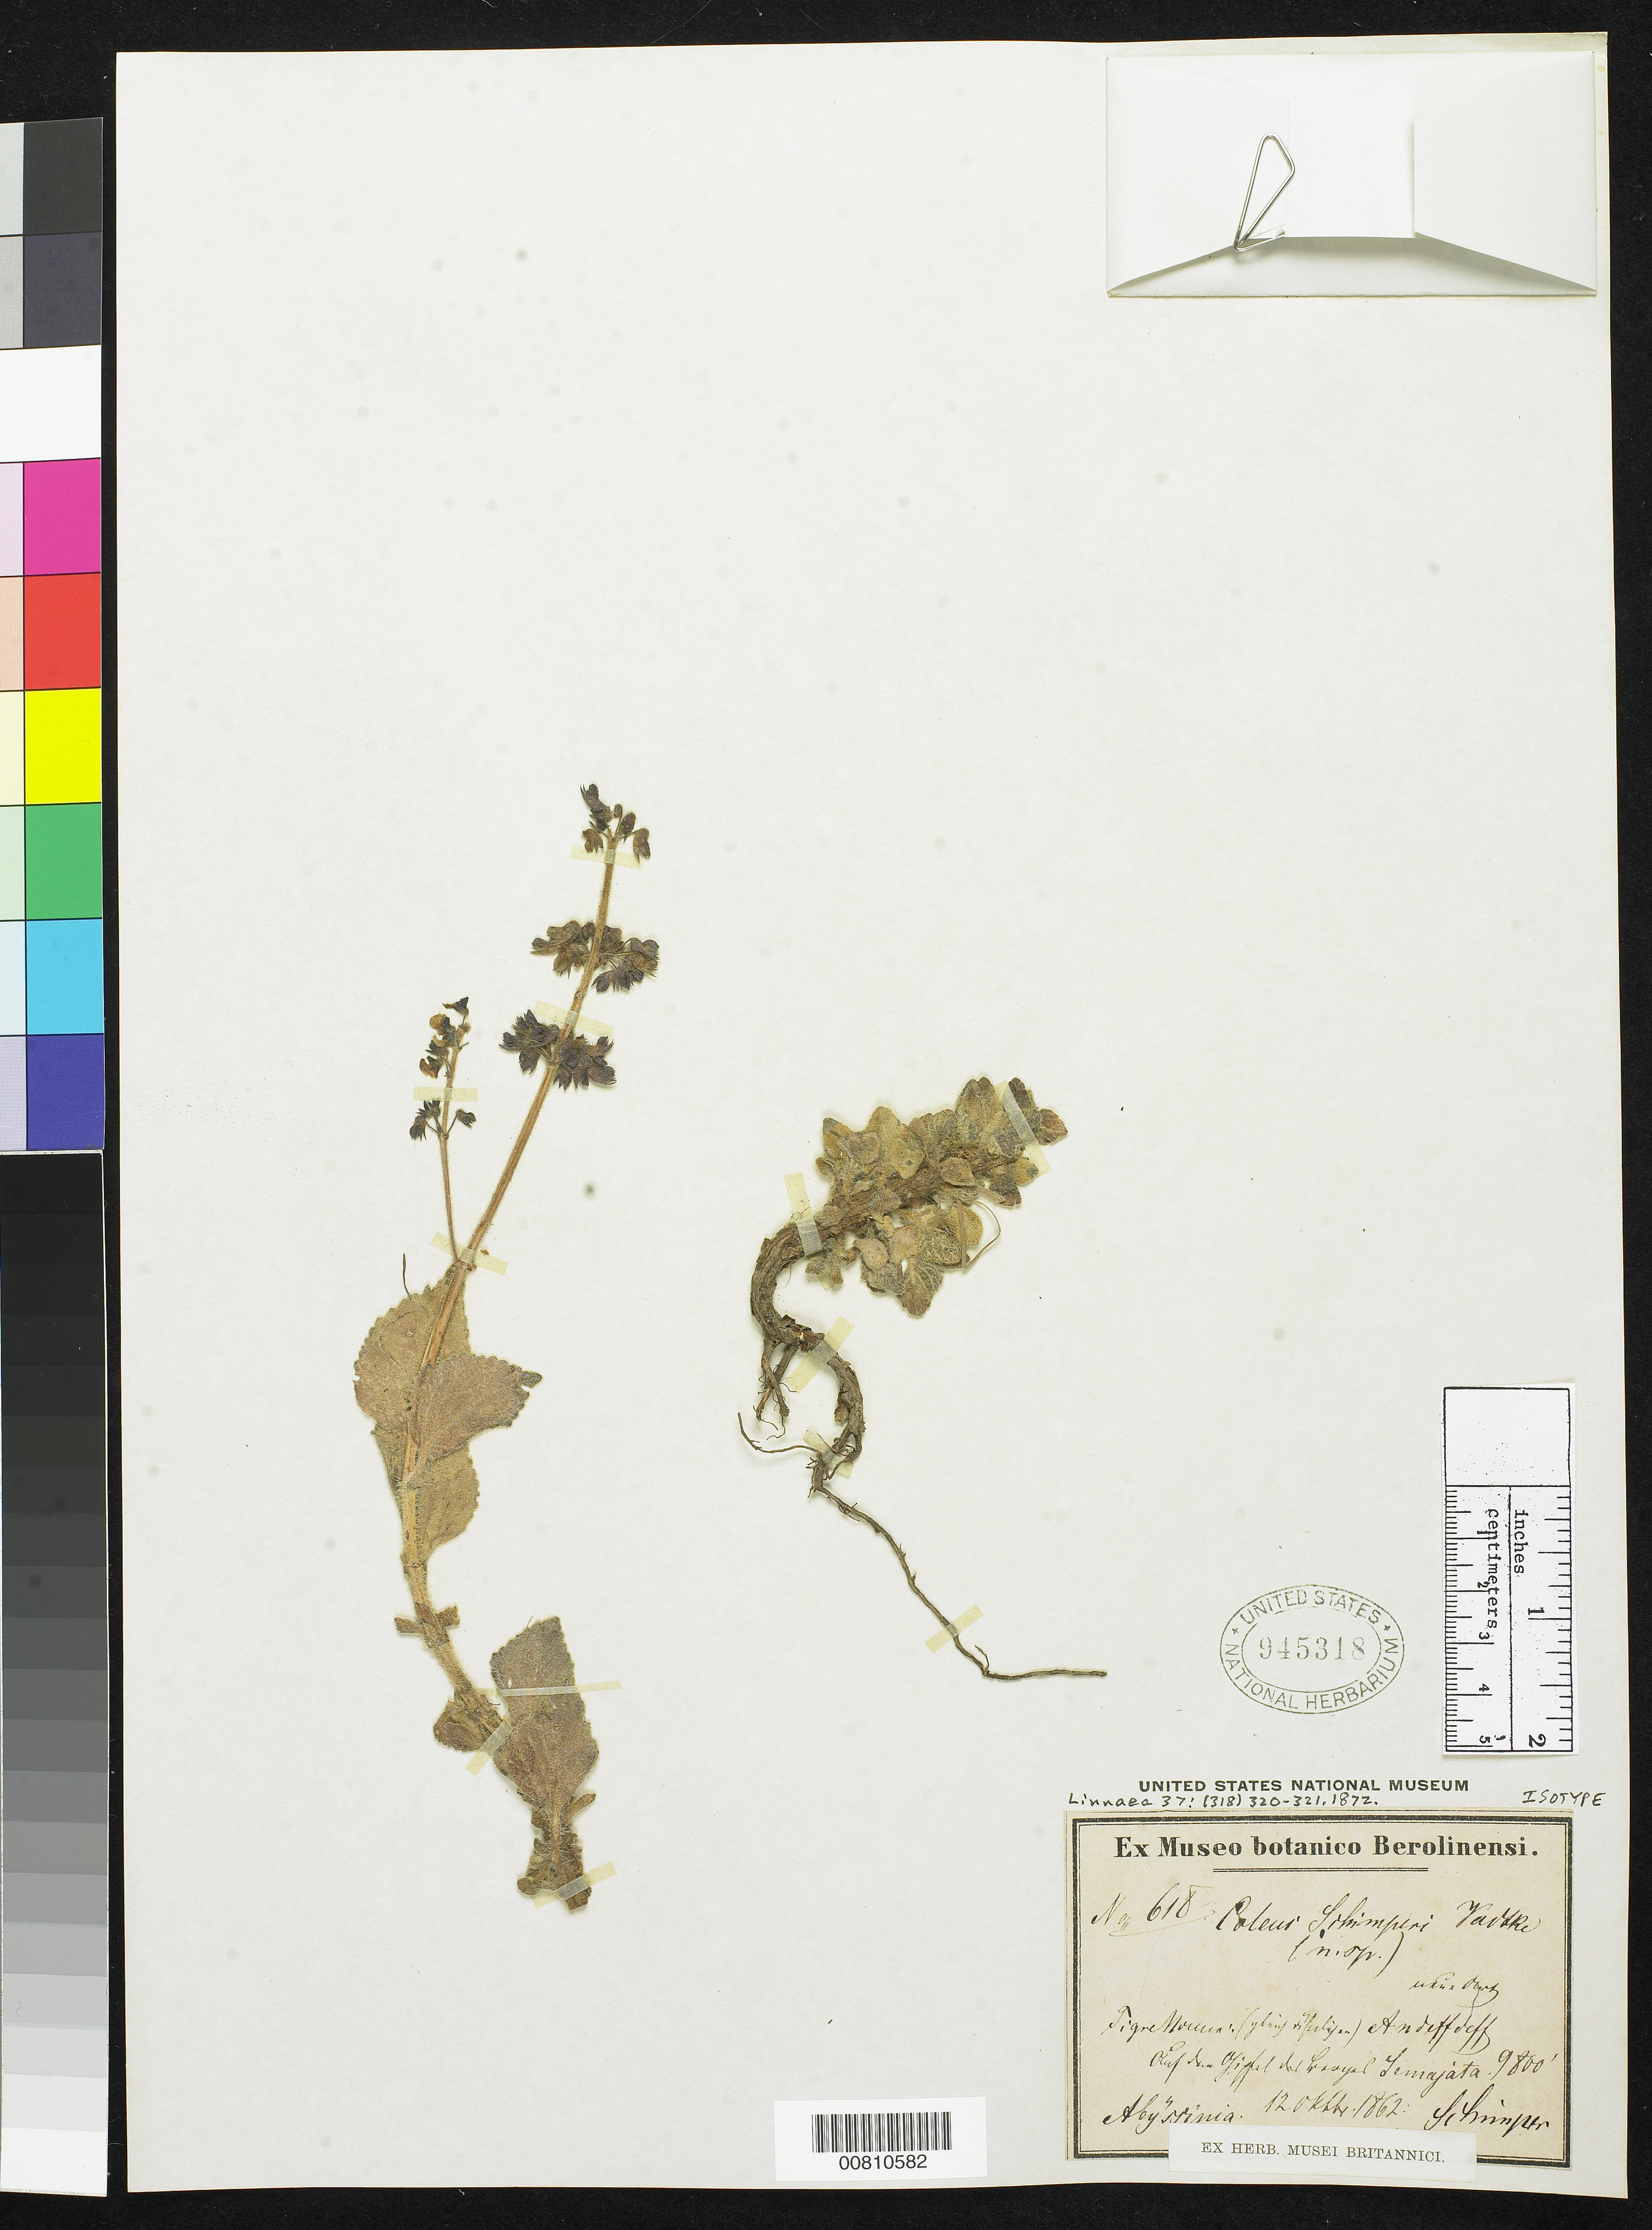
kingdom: Plantae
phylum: Tracheophyta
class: Magnoliopsida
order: Lamiales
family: Lamiaceae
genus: Coleus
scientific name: Coleus schimperi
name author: Vatke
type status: Isotype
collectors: G. W. Schimper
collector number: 618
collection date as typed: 12 Oct 1862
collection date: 1862-10-12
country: Ethiopia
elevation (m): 2987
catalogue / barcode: US 945318